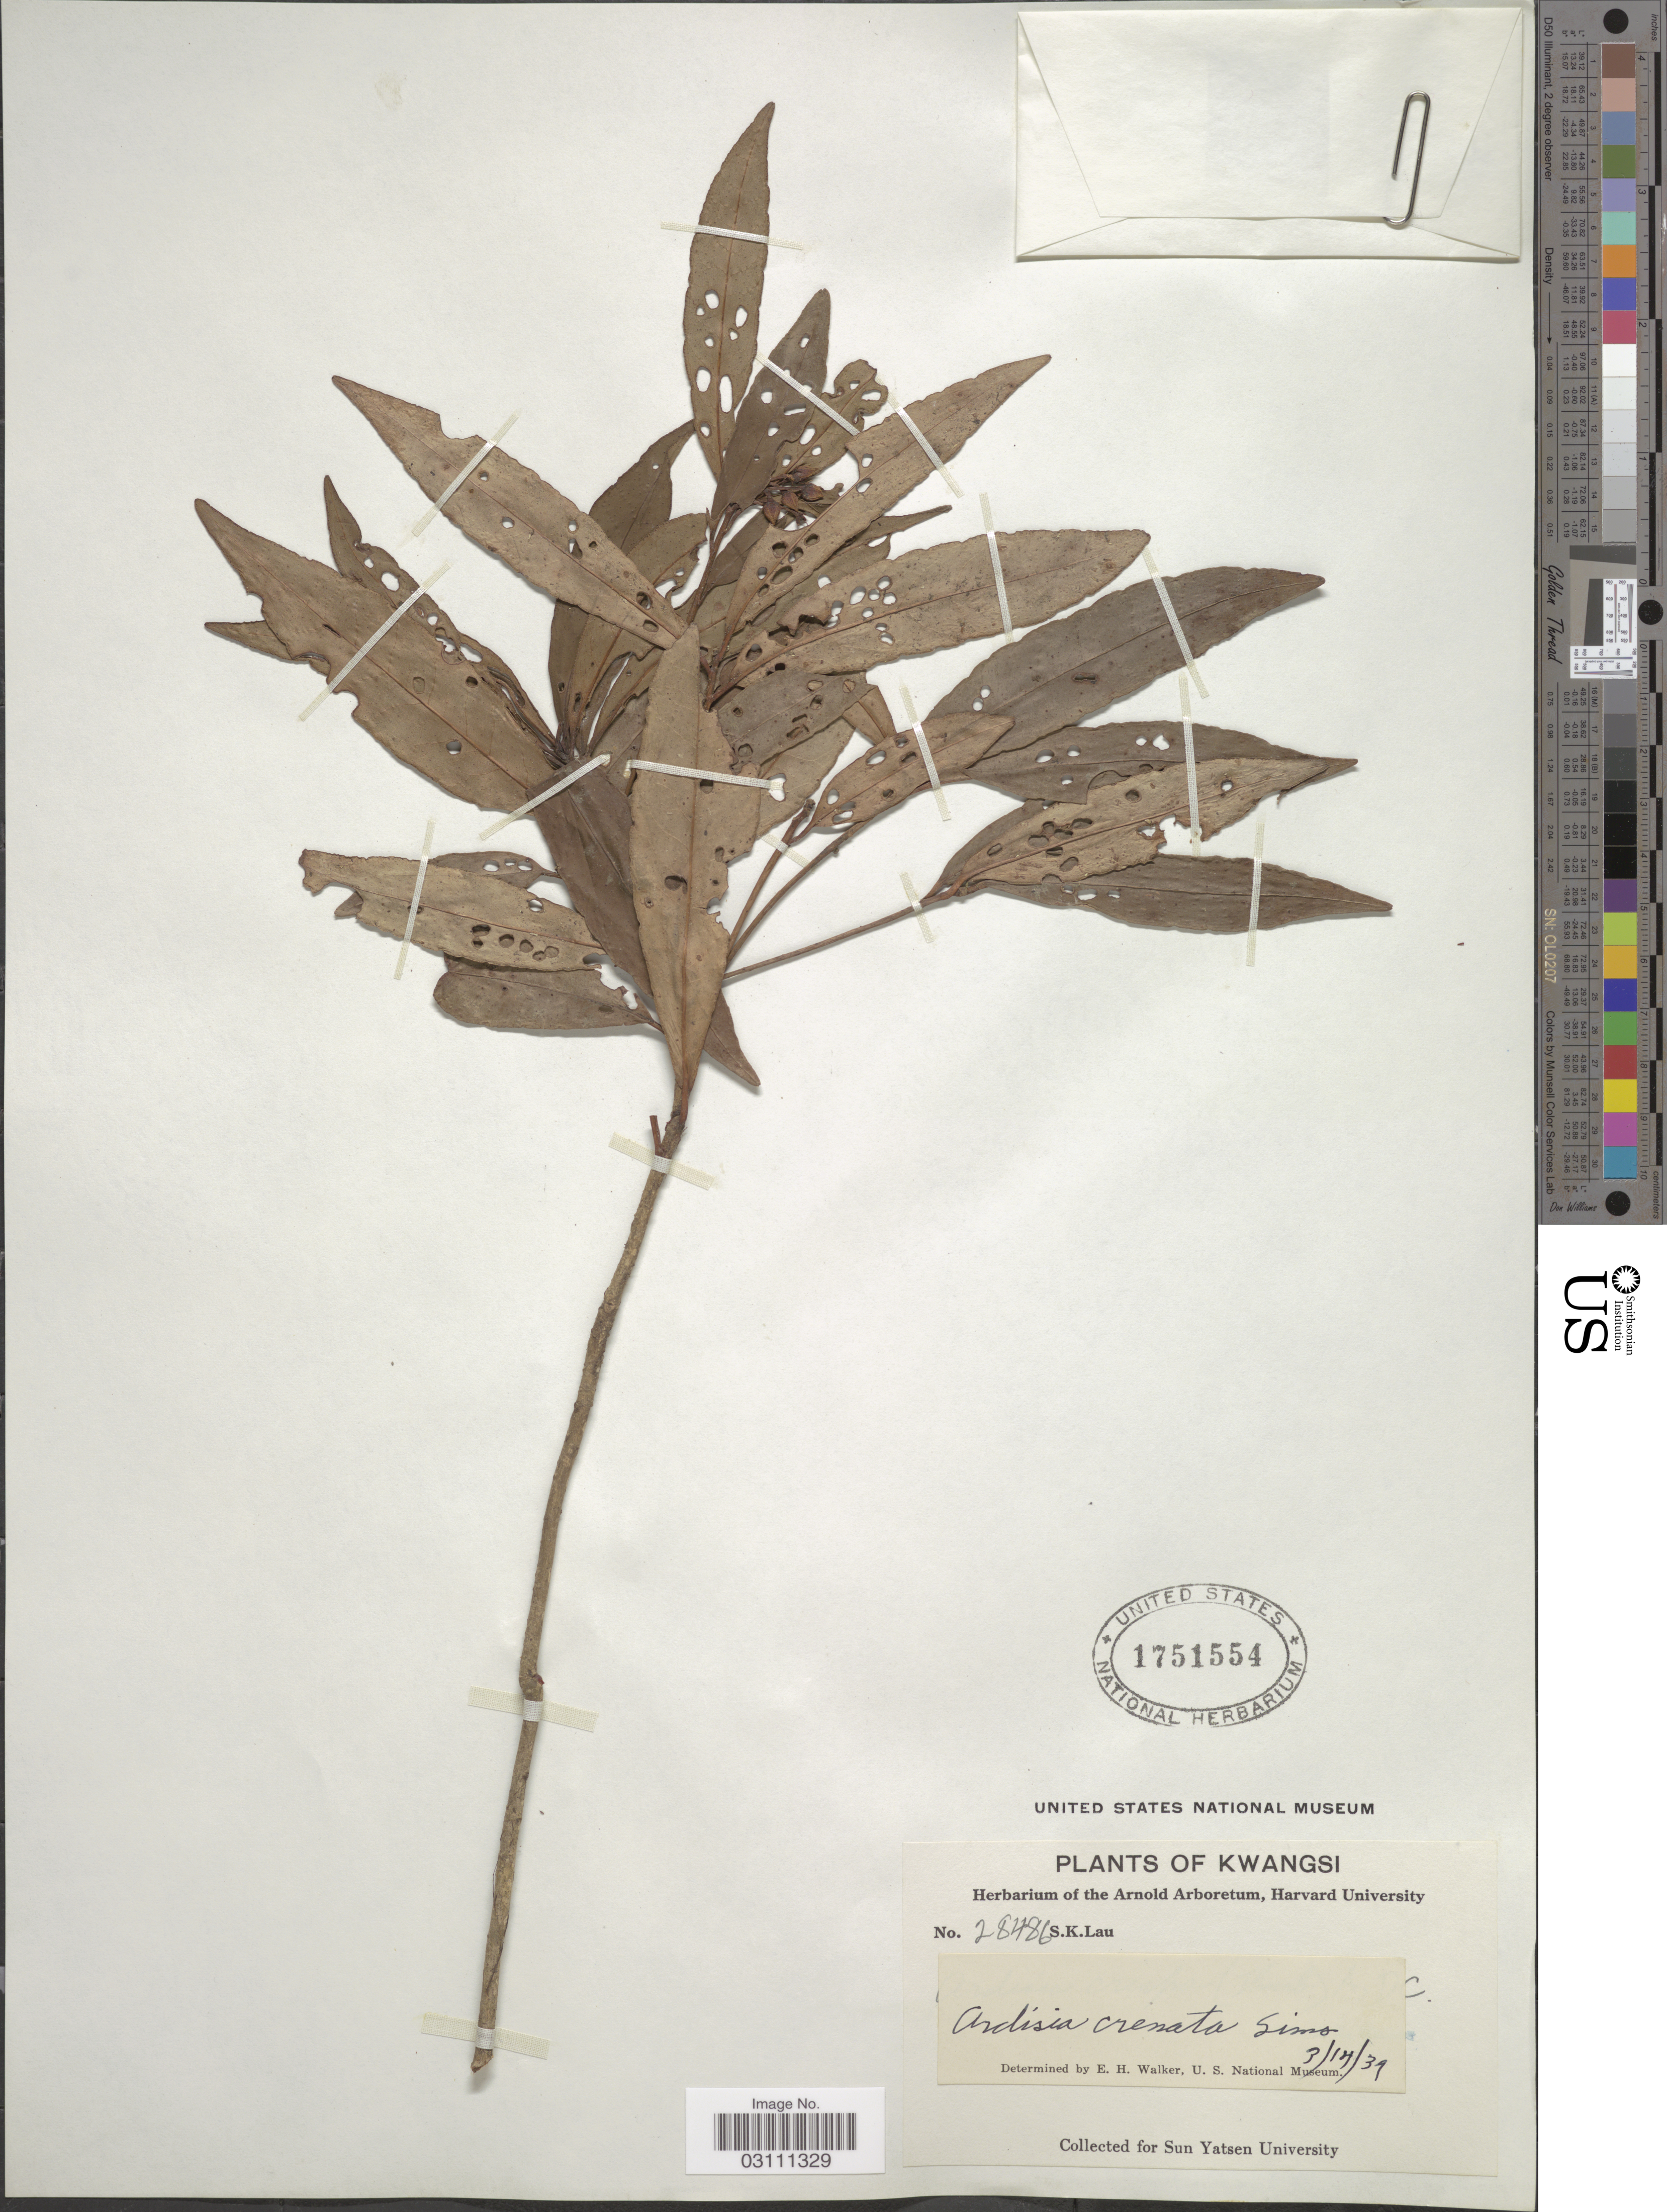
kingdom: Plantae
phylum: Tracheophyta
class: Magnoliopsida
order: Ericales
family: Primulaceae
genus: Ardisia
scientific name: Ardisia crenata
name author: Sims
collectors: S. K. Lau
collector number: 28486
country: China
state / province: Guangxi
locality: Kwangsi. [illegible text]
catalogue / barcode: US 1751554